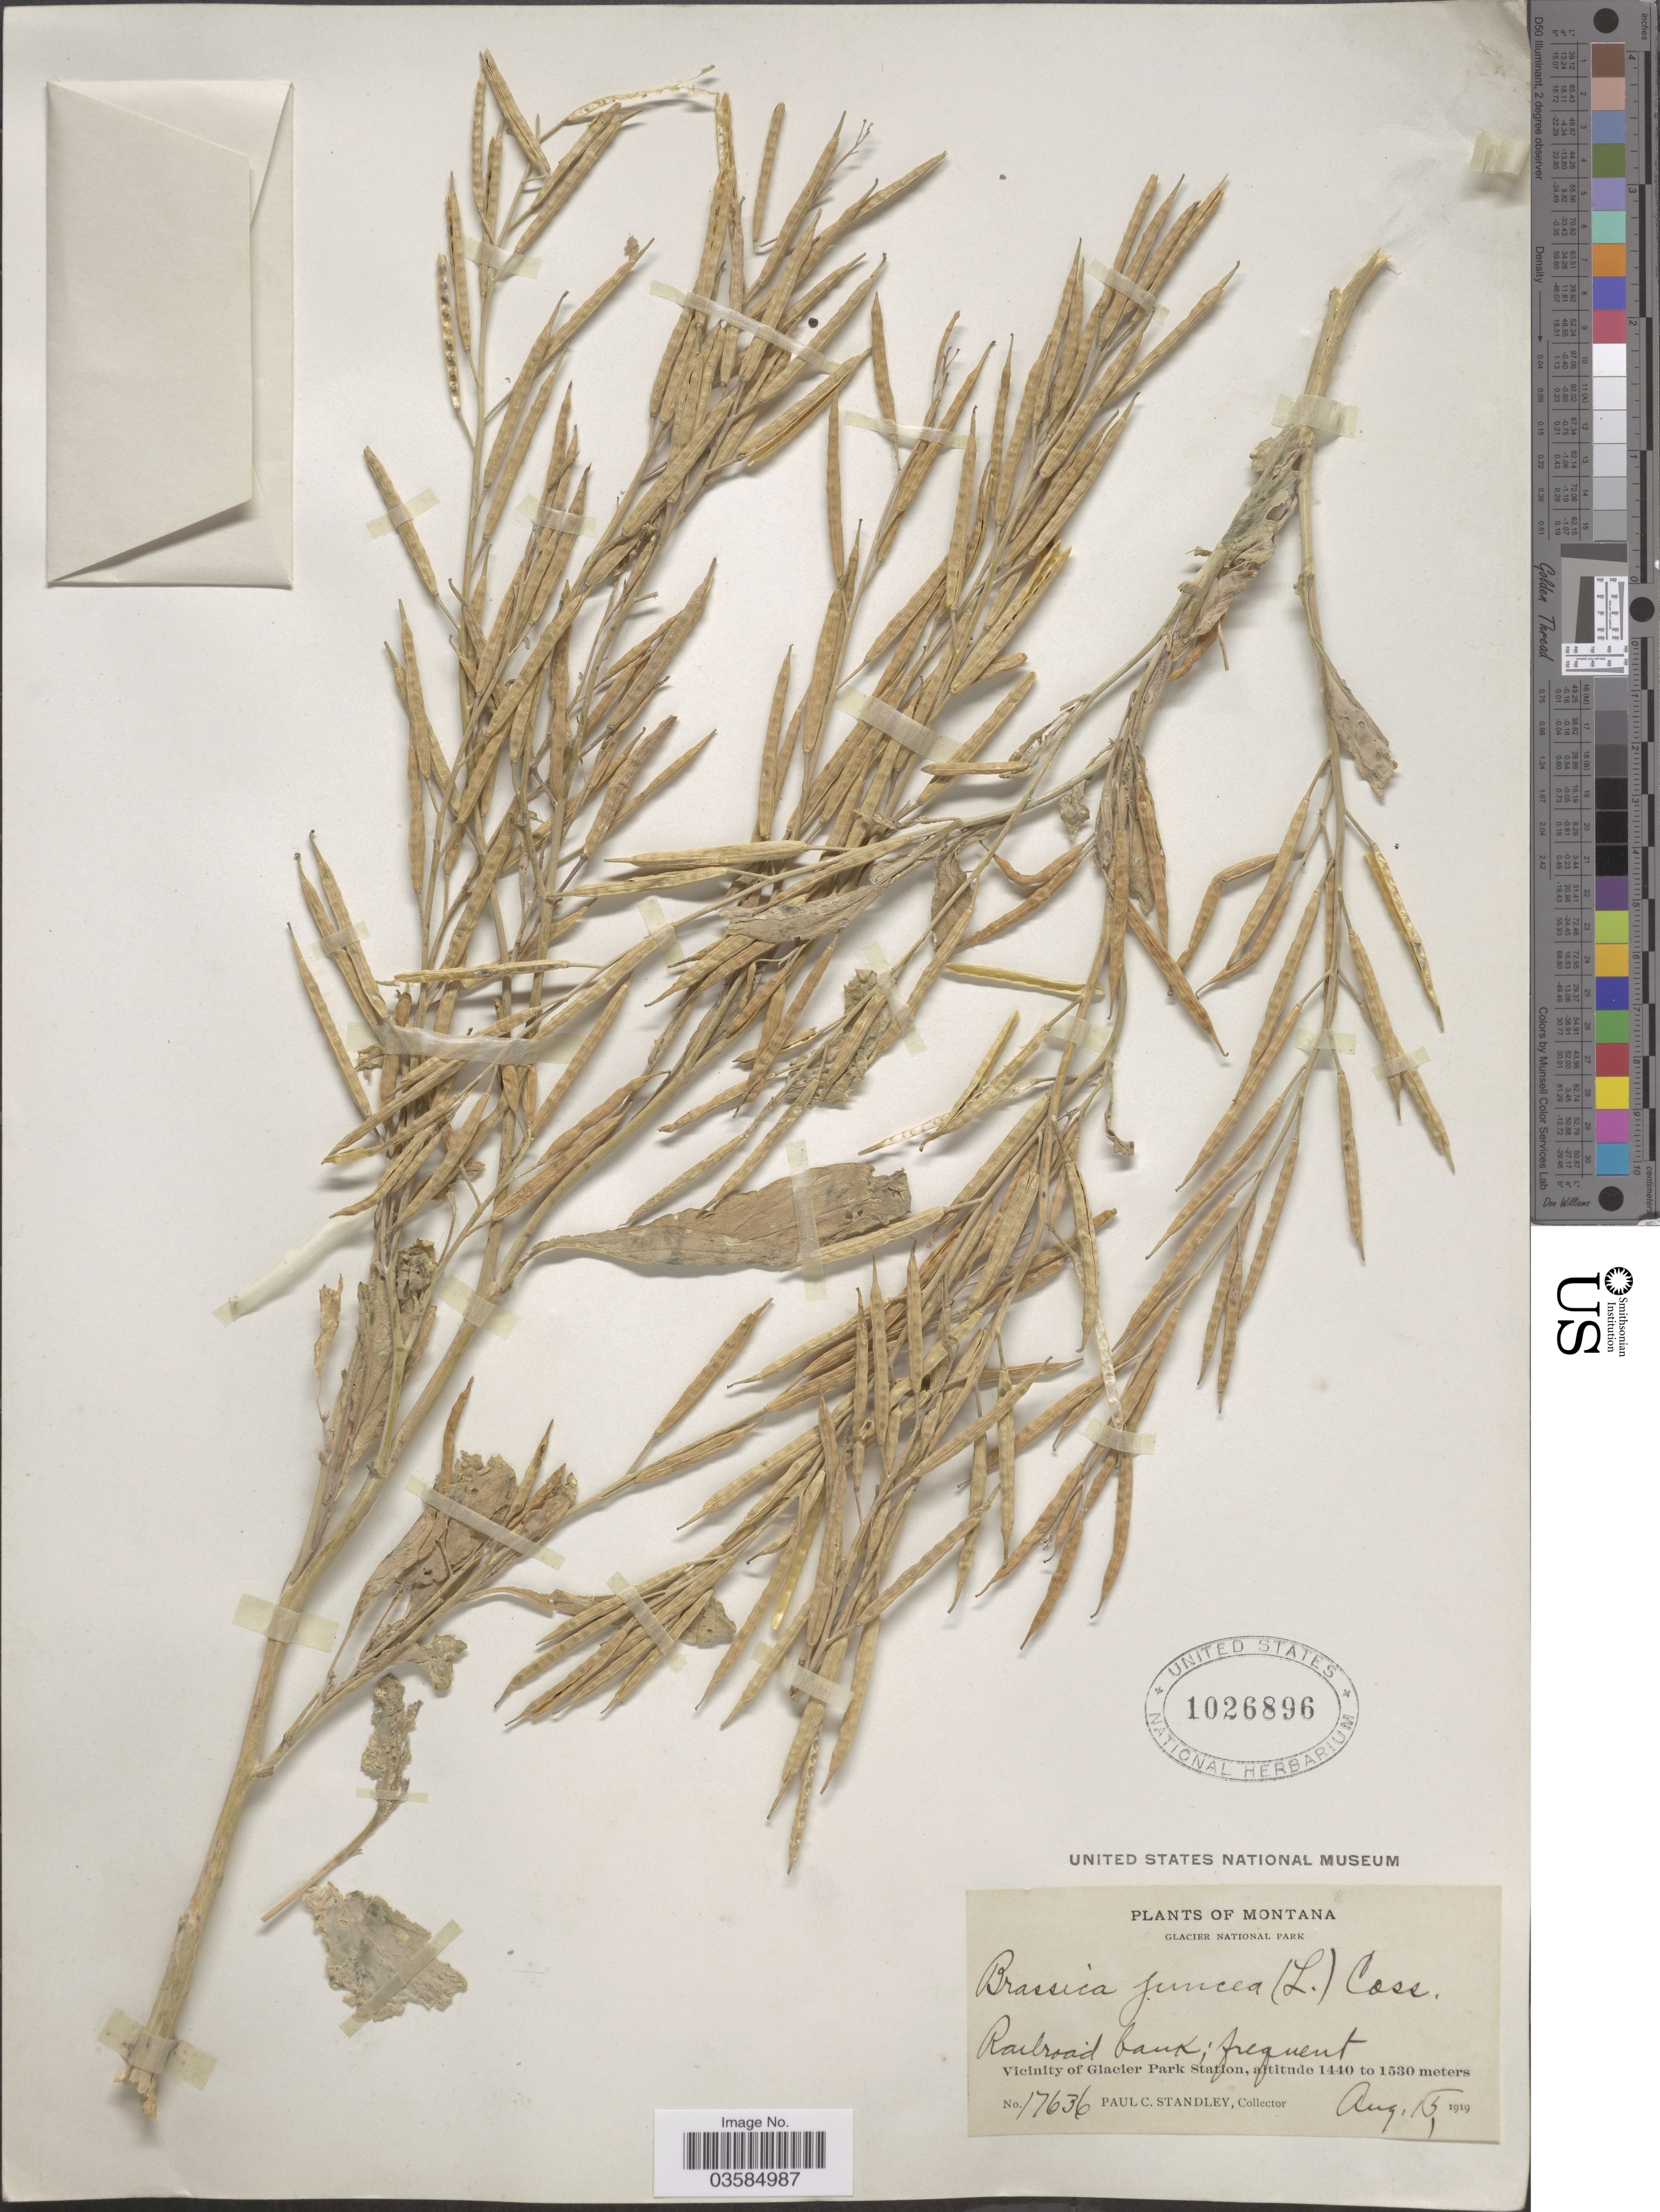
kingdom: Plantae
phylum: Tracheophyta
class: Magnoliopsida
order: Brassicales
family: Brassicaceae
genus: Brassica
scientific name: Brassica juncea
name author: (L.) Czern.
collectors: P. C. Standley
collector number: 17636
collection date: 1919-08-15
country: United States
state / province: Montana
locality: Glacier National Park. Railroad bank; frequent. Vicinity of Glacier Park Station.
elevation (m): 1440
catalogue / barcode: US 1026896